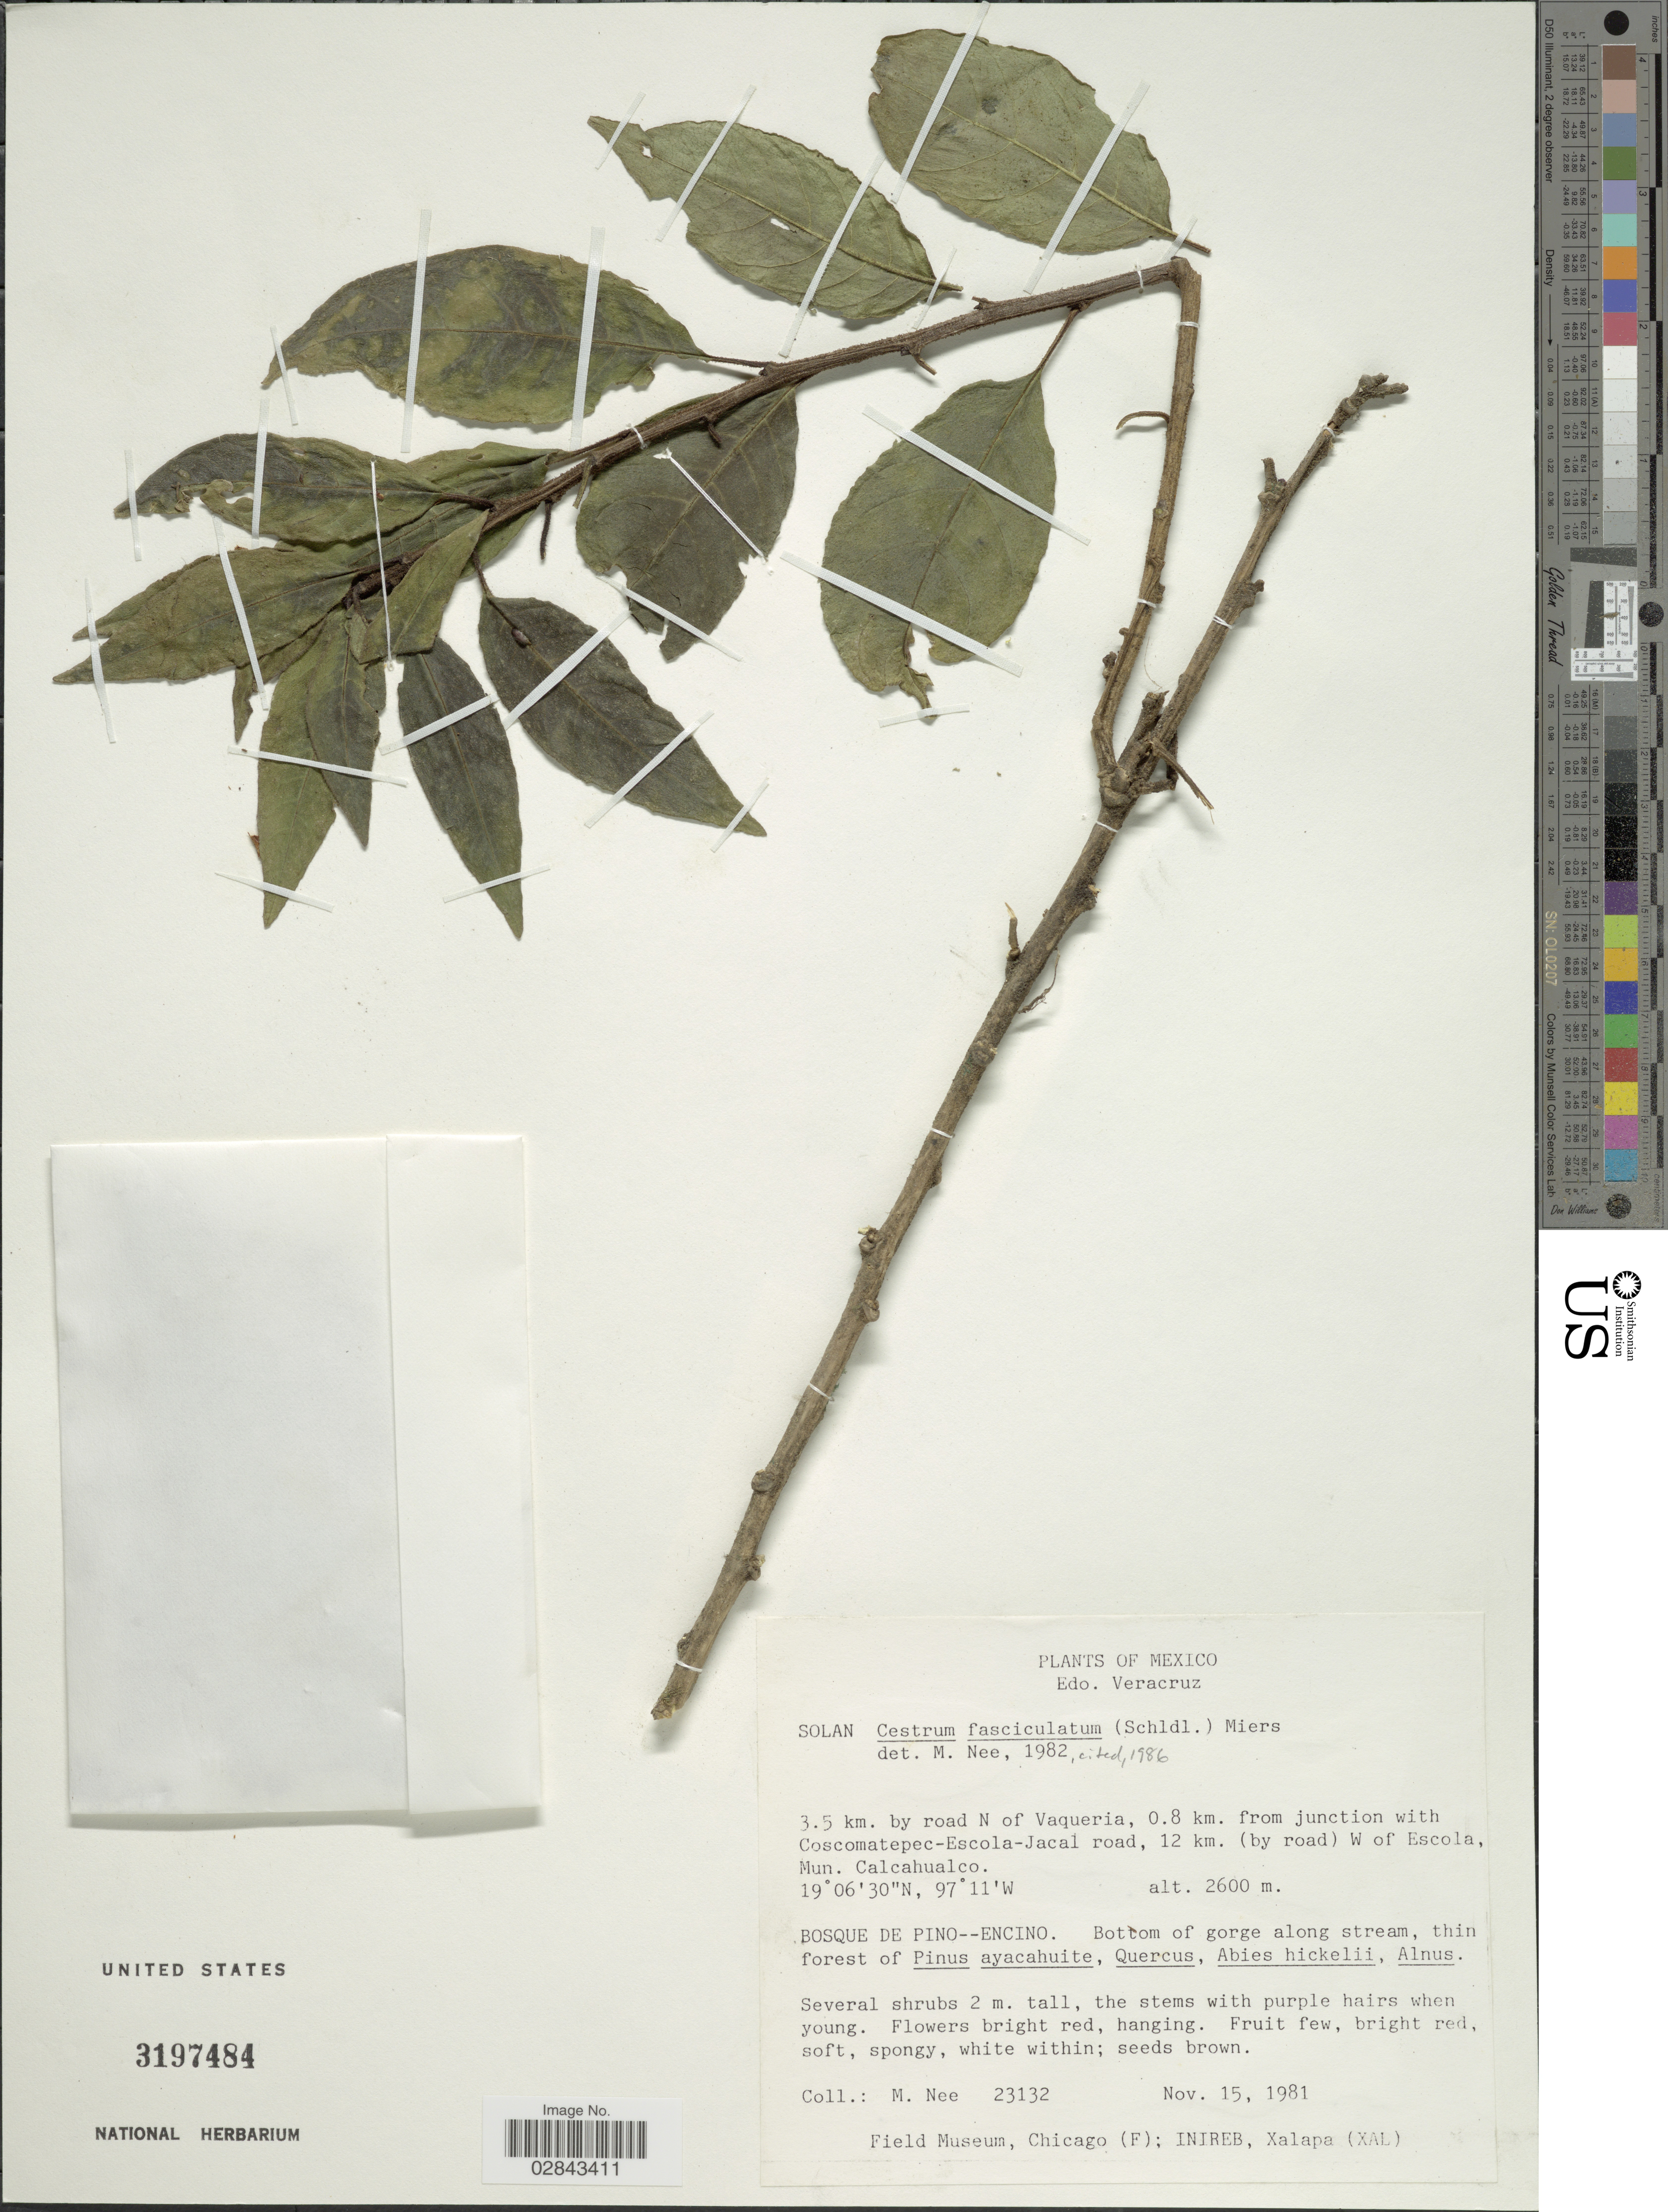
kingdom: Plantae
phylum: Tracheophyta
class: Magnoliopsida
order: Solanales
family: Solanaceae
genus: Cestrum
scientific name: Cestrum fasciculatum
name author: (Schltdl.) Miers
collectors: M. Nee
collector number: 23132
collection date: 1981-11-15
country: Mexico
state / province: Veracruz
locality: Edo. Veracruz. 3.5 km. by road N of Vaqueria, 0.8 km. from junction with Coscomatepec-Escola-Jacal road, 12 km. (by road) W of Escola, Mun. Calcahualco.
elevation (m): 2600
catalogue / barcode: US 3197484